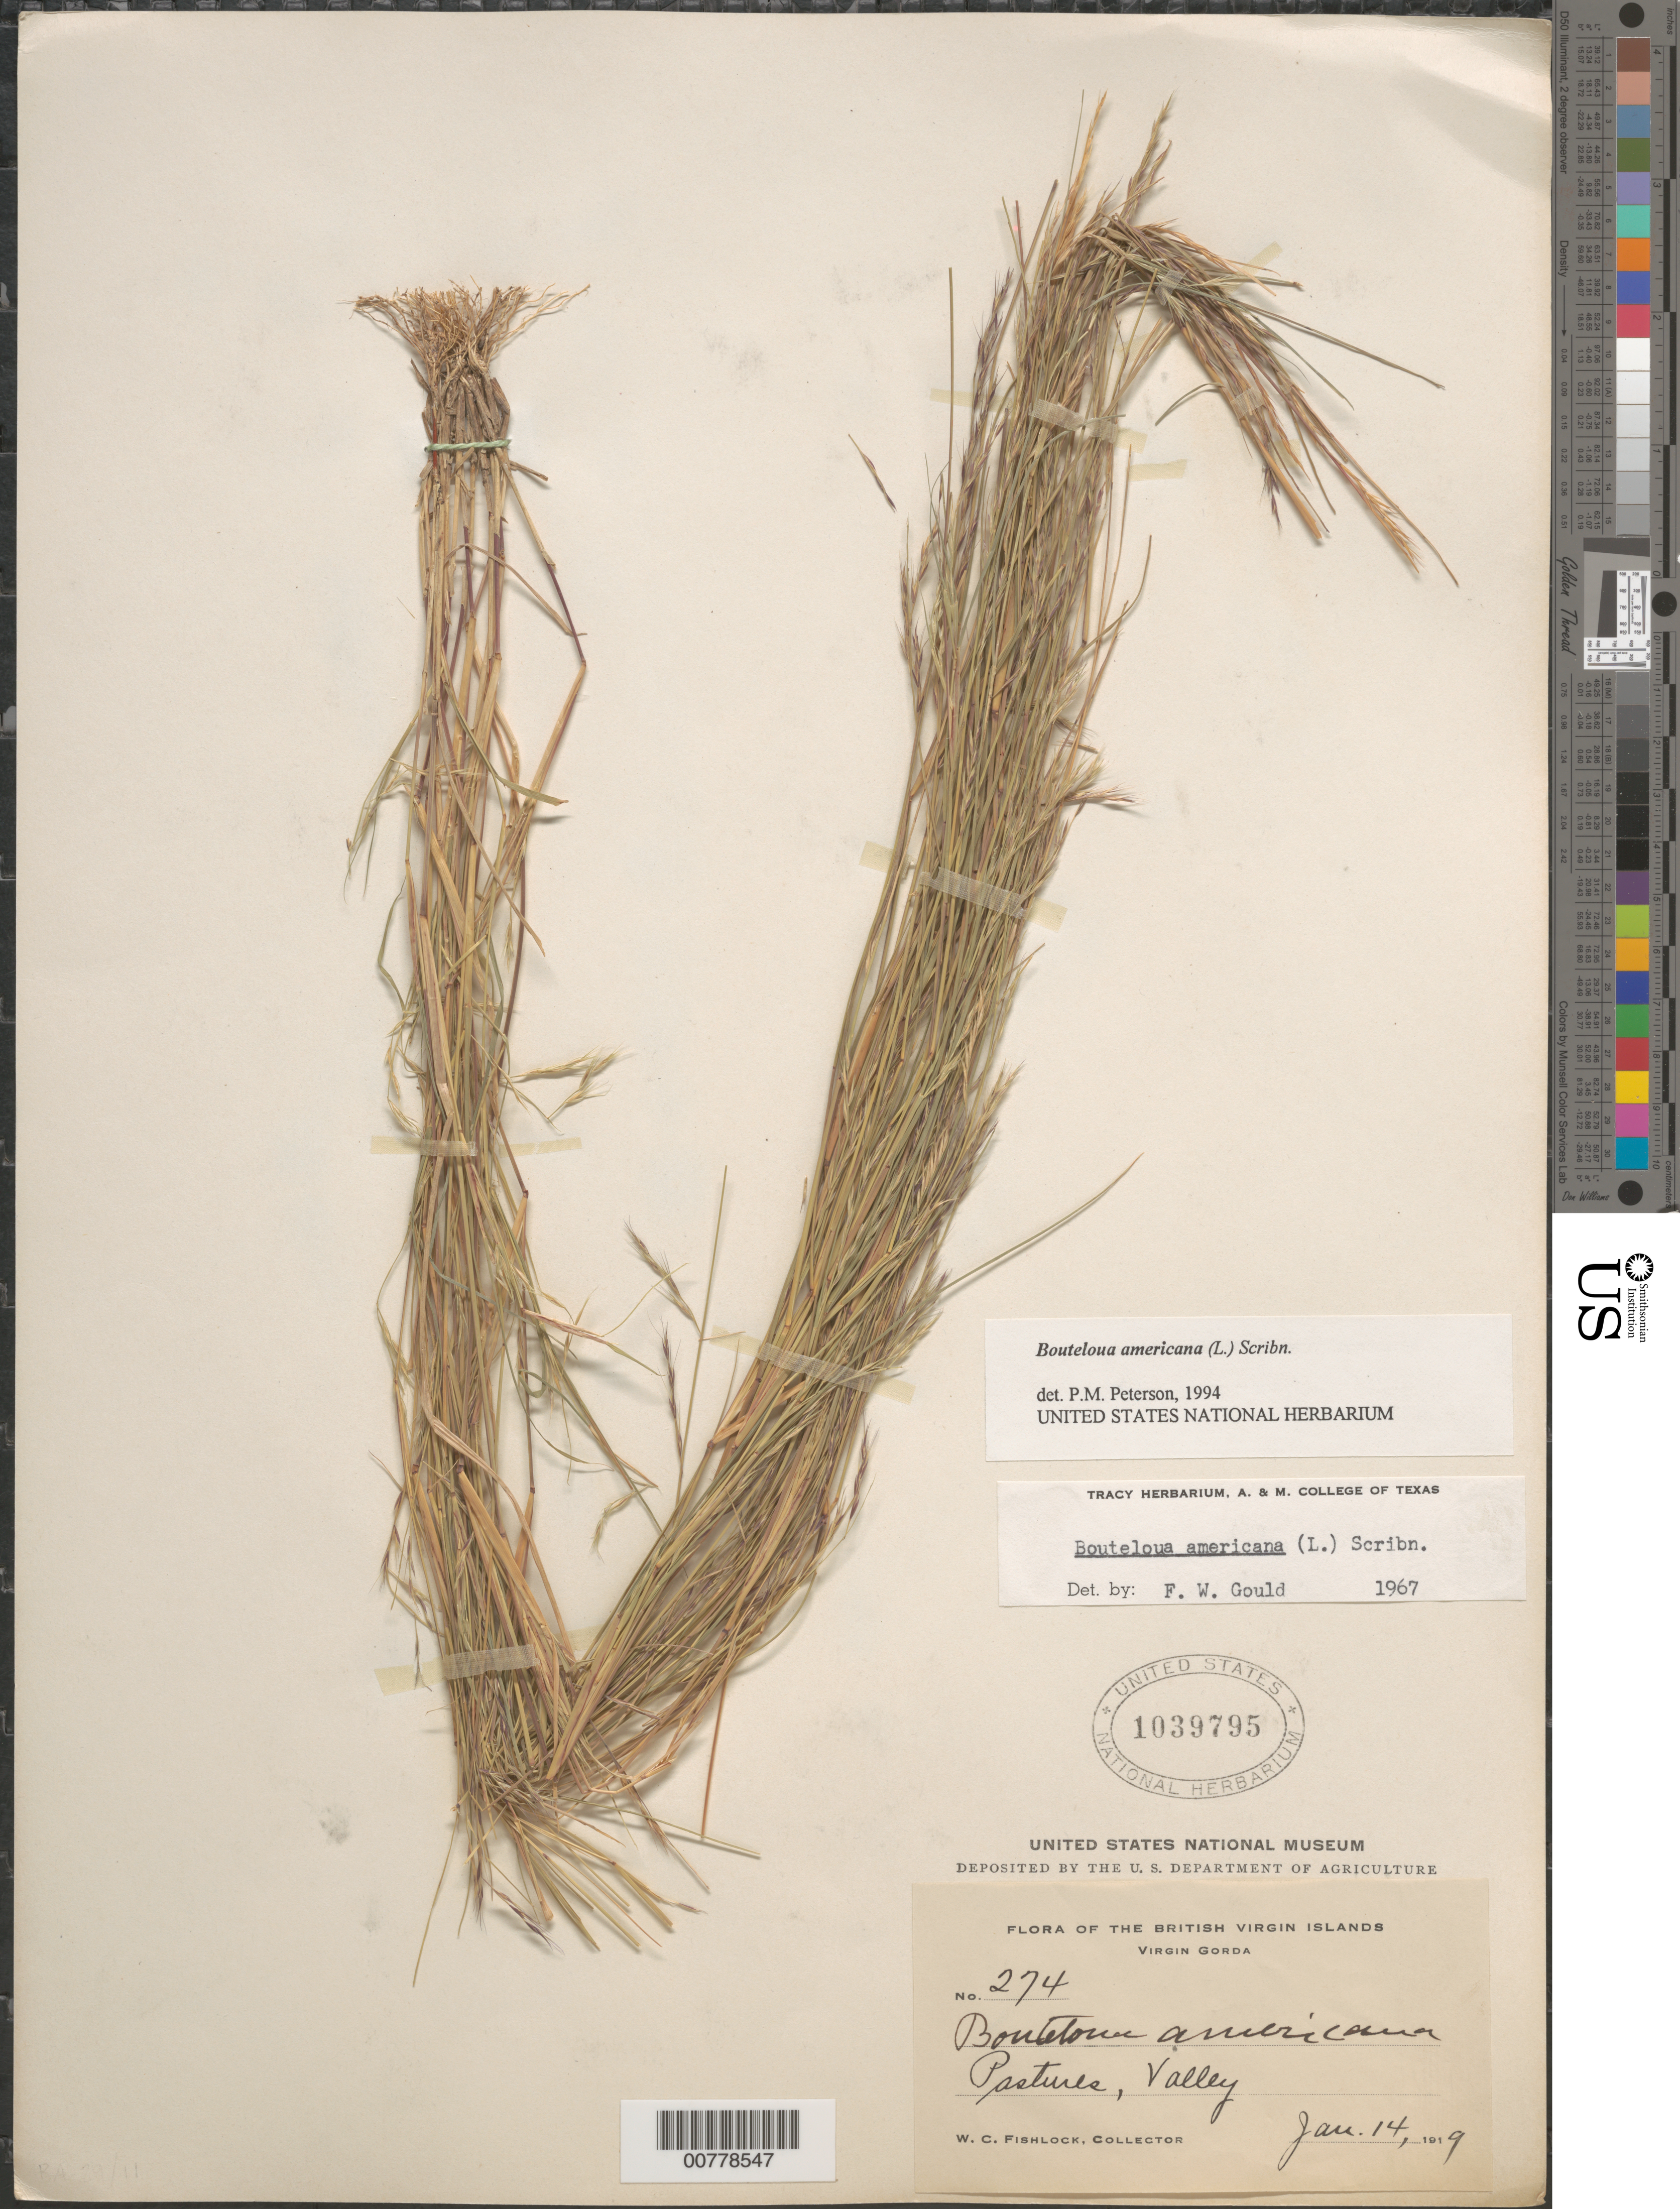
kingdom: Plantae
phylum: Tracheophyta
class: Liliopsida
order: Poales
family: Poaceae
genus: Bouteloua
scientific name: Bouteloua americana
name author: (L.) Scribn.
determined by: Peterson, Paul M., (BOT), Smithsonian Institution - National Museum of Natural History (UNITED STATES)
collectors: W. Fishlock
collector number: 274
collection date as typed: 14 Jan 1919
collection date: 1919-01-14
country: British Virgin Islands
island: Virgin Gorda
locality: Virgin Gorda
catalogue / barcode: US 1039795